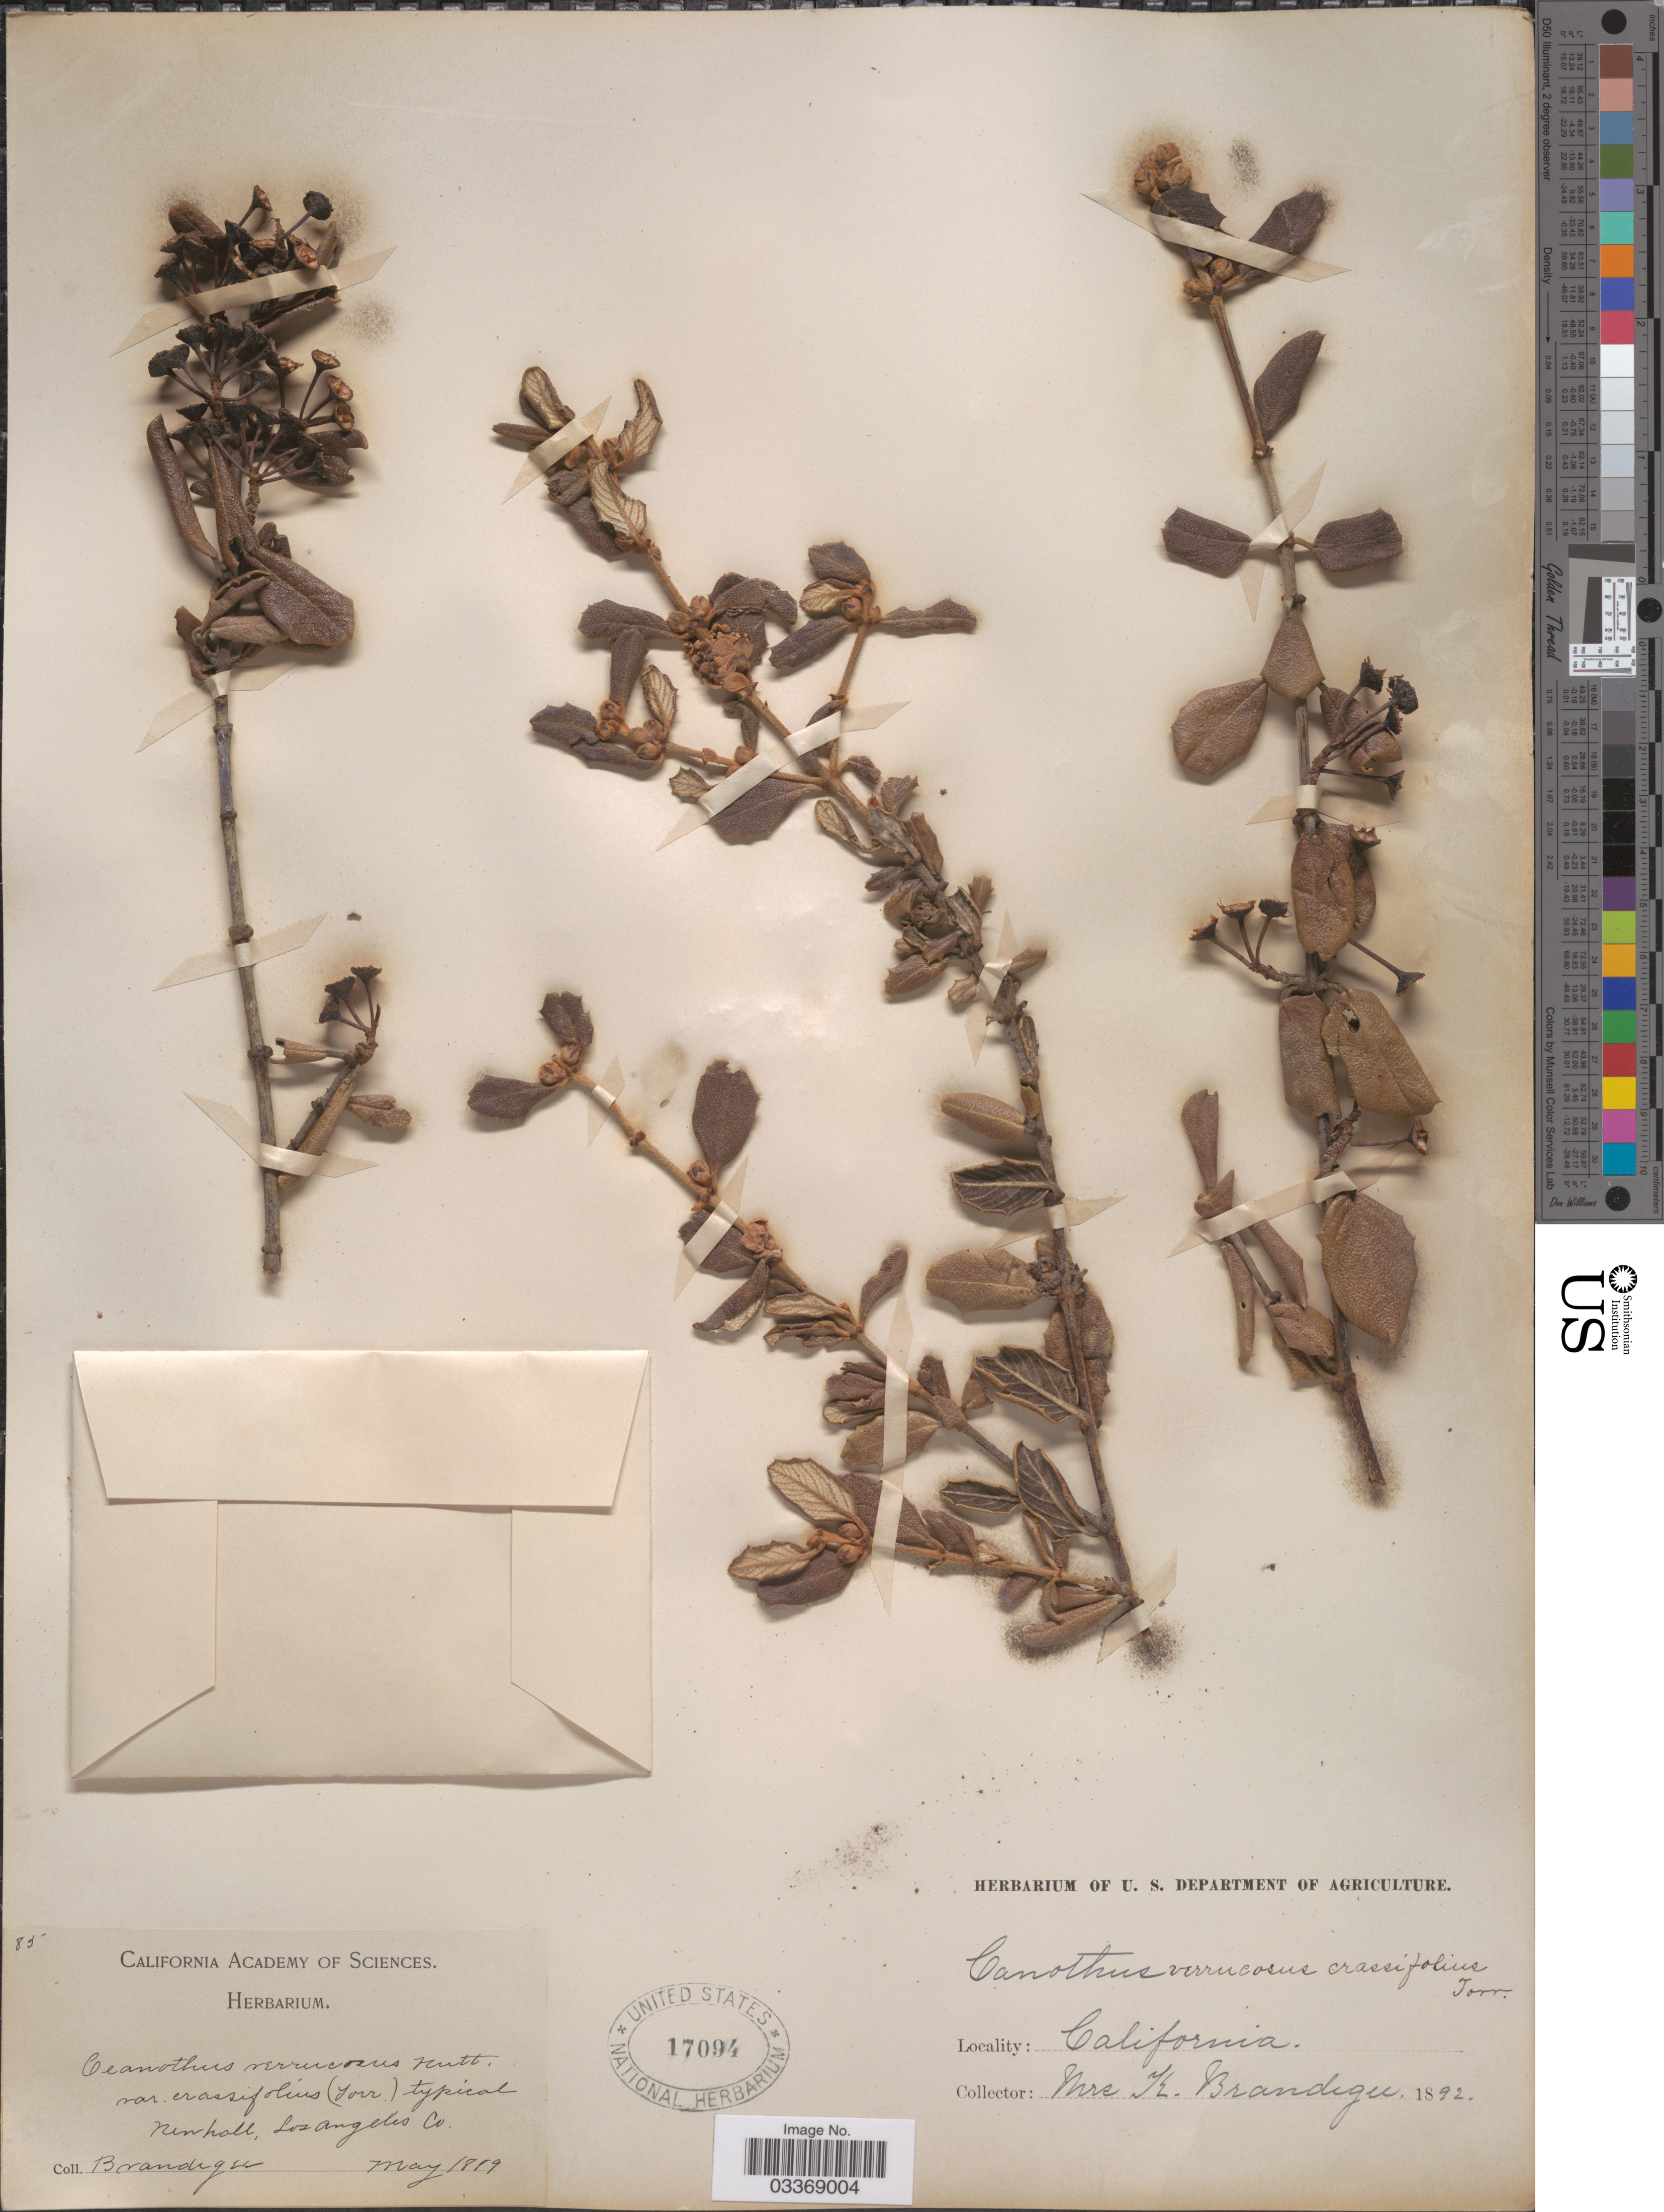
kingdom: Plantae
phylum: Tracheophyta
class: Magnoliopsida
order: Rosales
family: Rhamnaceae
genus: Ceanothus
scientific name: Ceanothus crassifolius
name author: Torr.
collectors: K. Brandegee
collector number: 85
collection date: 1889-05/1892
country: United States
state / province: California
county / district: Los Angeles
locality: Newhall, Los Angeles Co.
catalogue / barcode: US 17094